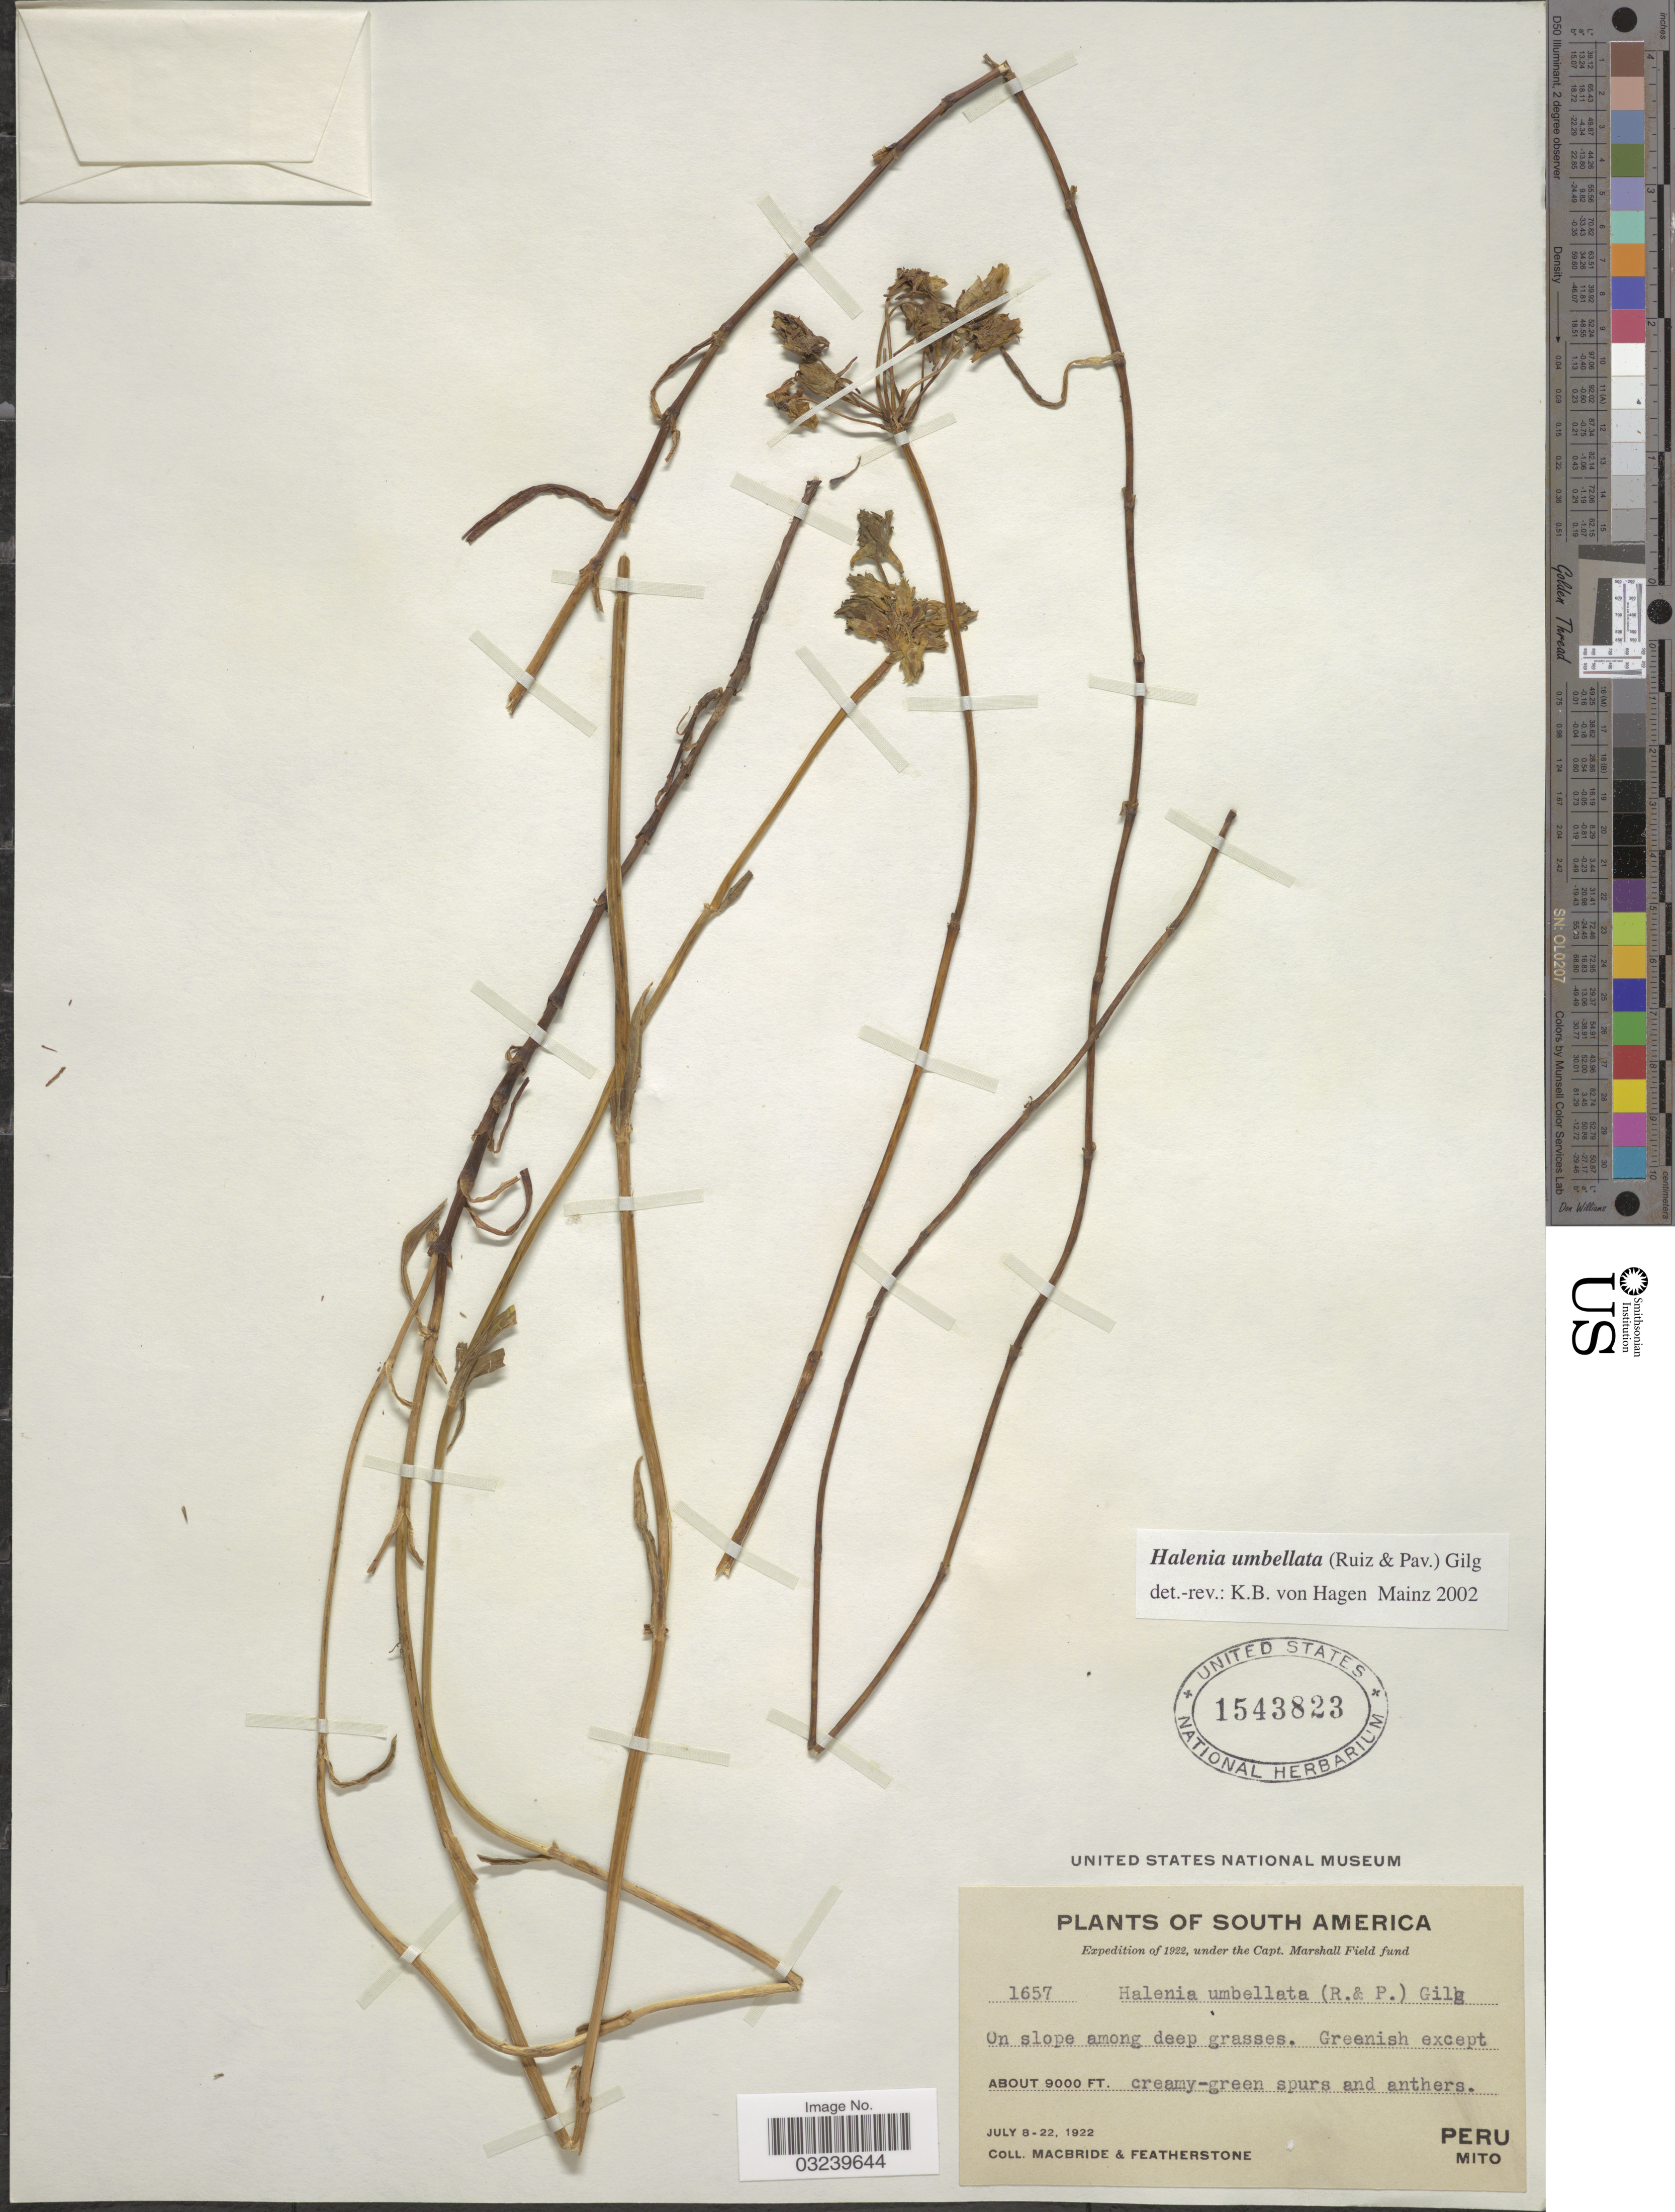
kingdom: Plantae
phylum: Tracheophyta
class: Magnoliopsida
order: Gentianales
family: Gentianaceae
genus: Halenia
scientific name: Halenia umbellata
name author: (Ruiz & Pav.) Gilg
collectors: Macbride, -- & -. Featherstone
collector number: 1657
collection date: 1922-07-08/1922-07-22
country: Peru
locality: Mito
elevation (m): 2743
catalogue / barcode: US 1543823